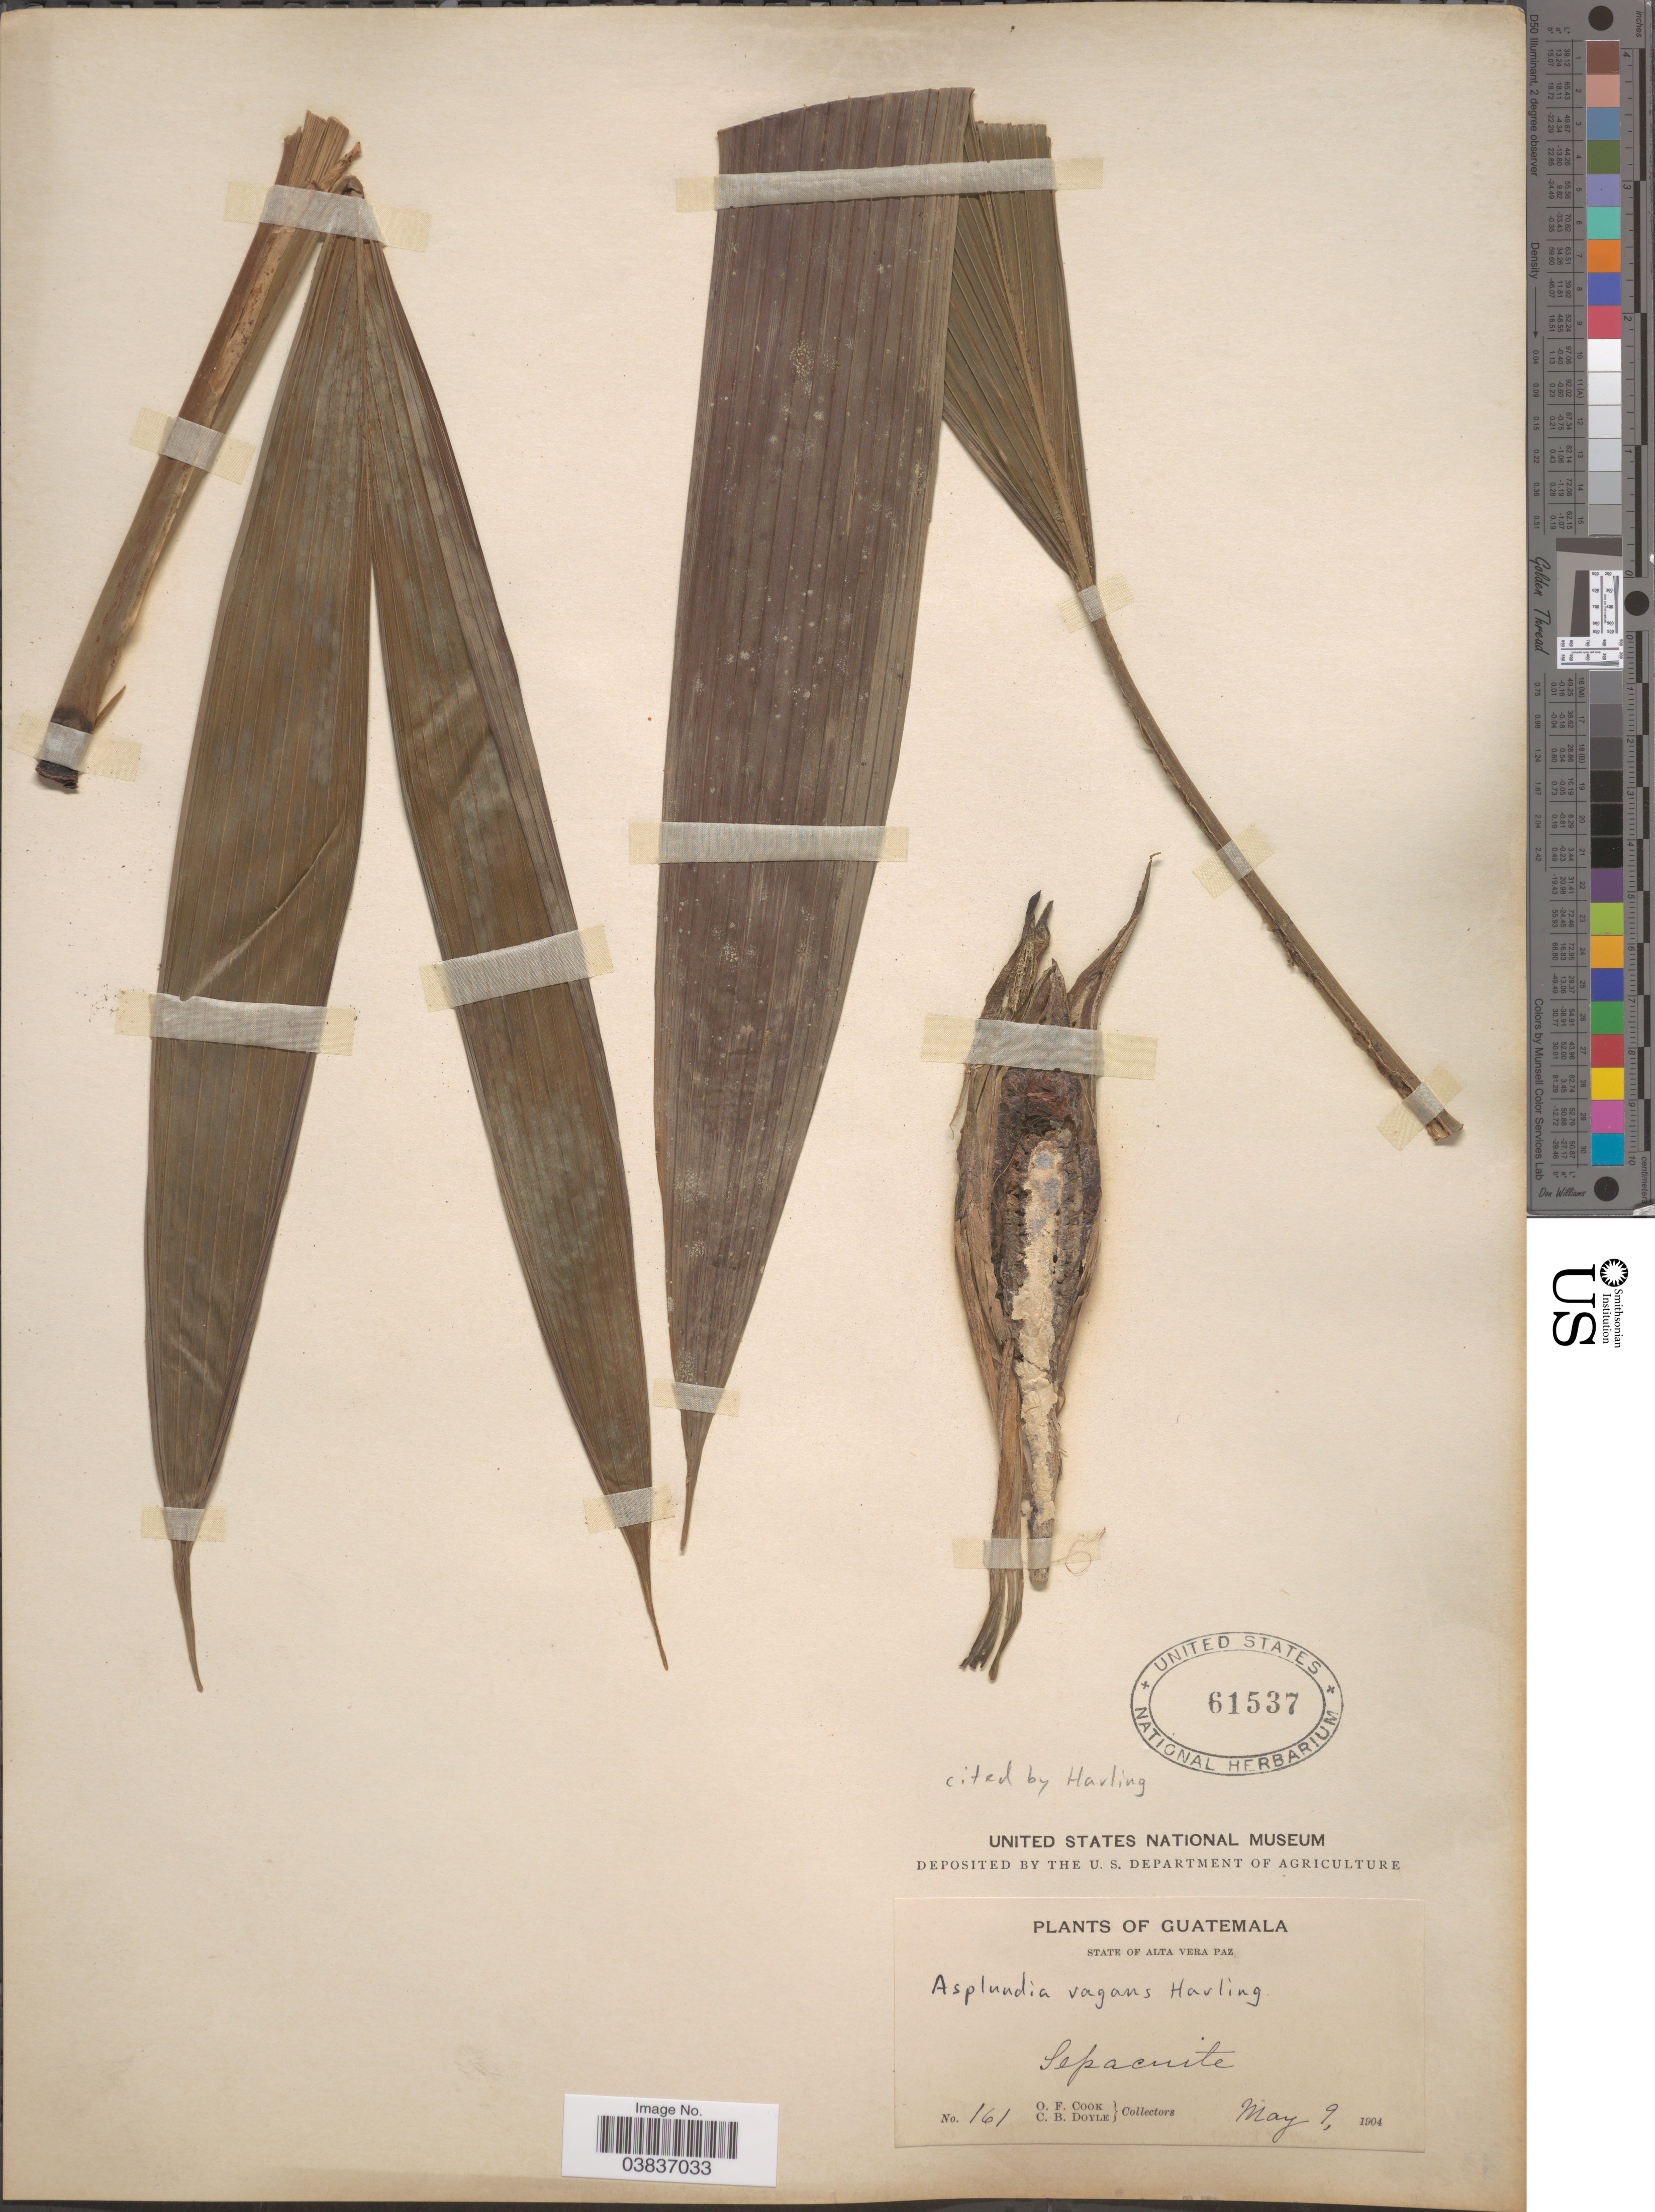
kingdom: Plantae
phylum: Tracheophyta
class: Liliopsida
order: Pandanales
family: Cyclanthaceae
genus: Asplundia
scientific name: Asplundia vagans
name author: Harling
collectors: O. F. Cook & C. Doyle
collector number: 161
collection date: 1904-05-09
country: Guatemala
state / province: Alta Verapaz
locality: Sepacuite.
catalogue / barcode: US 61537